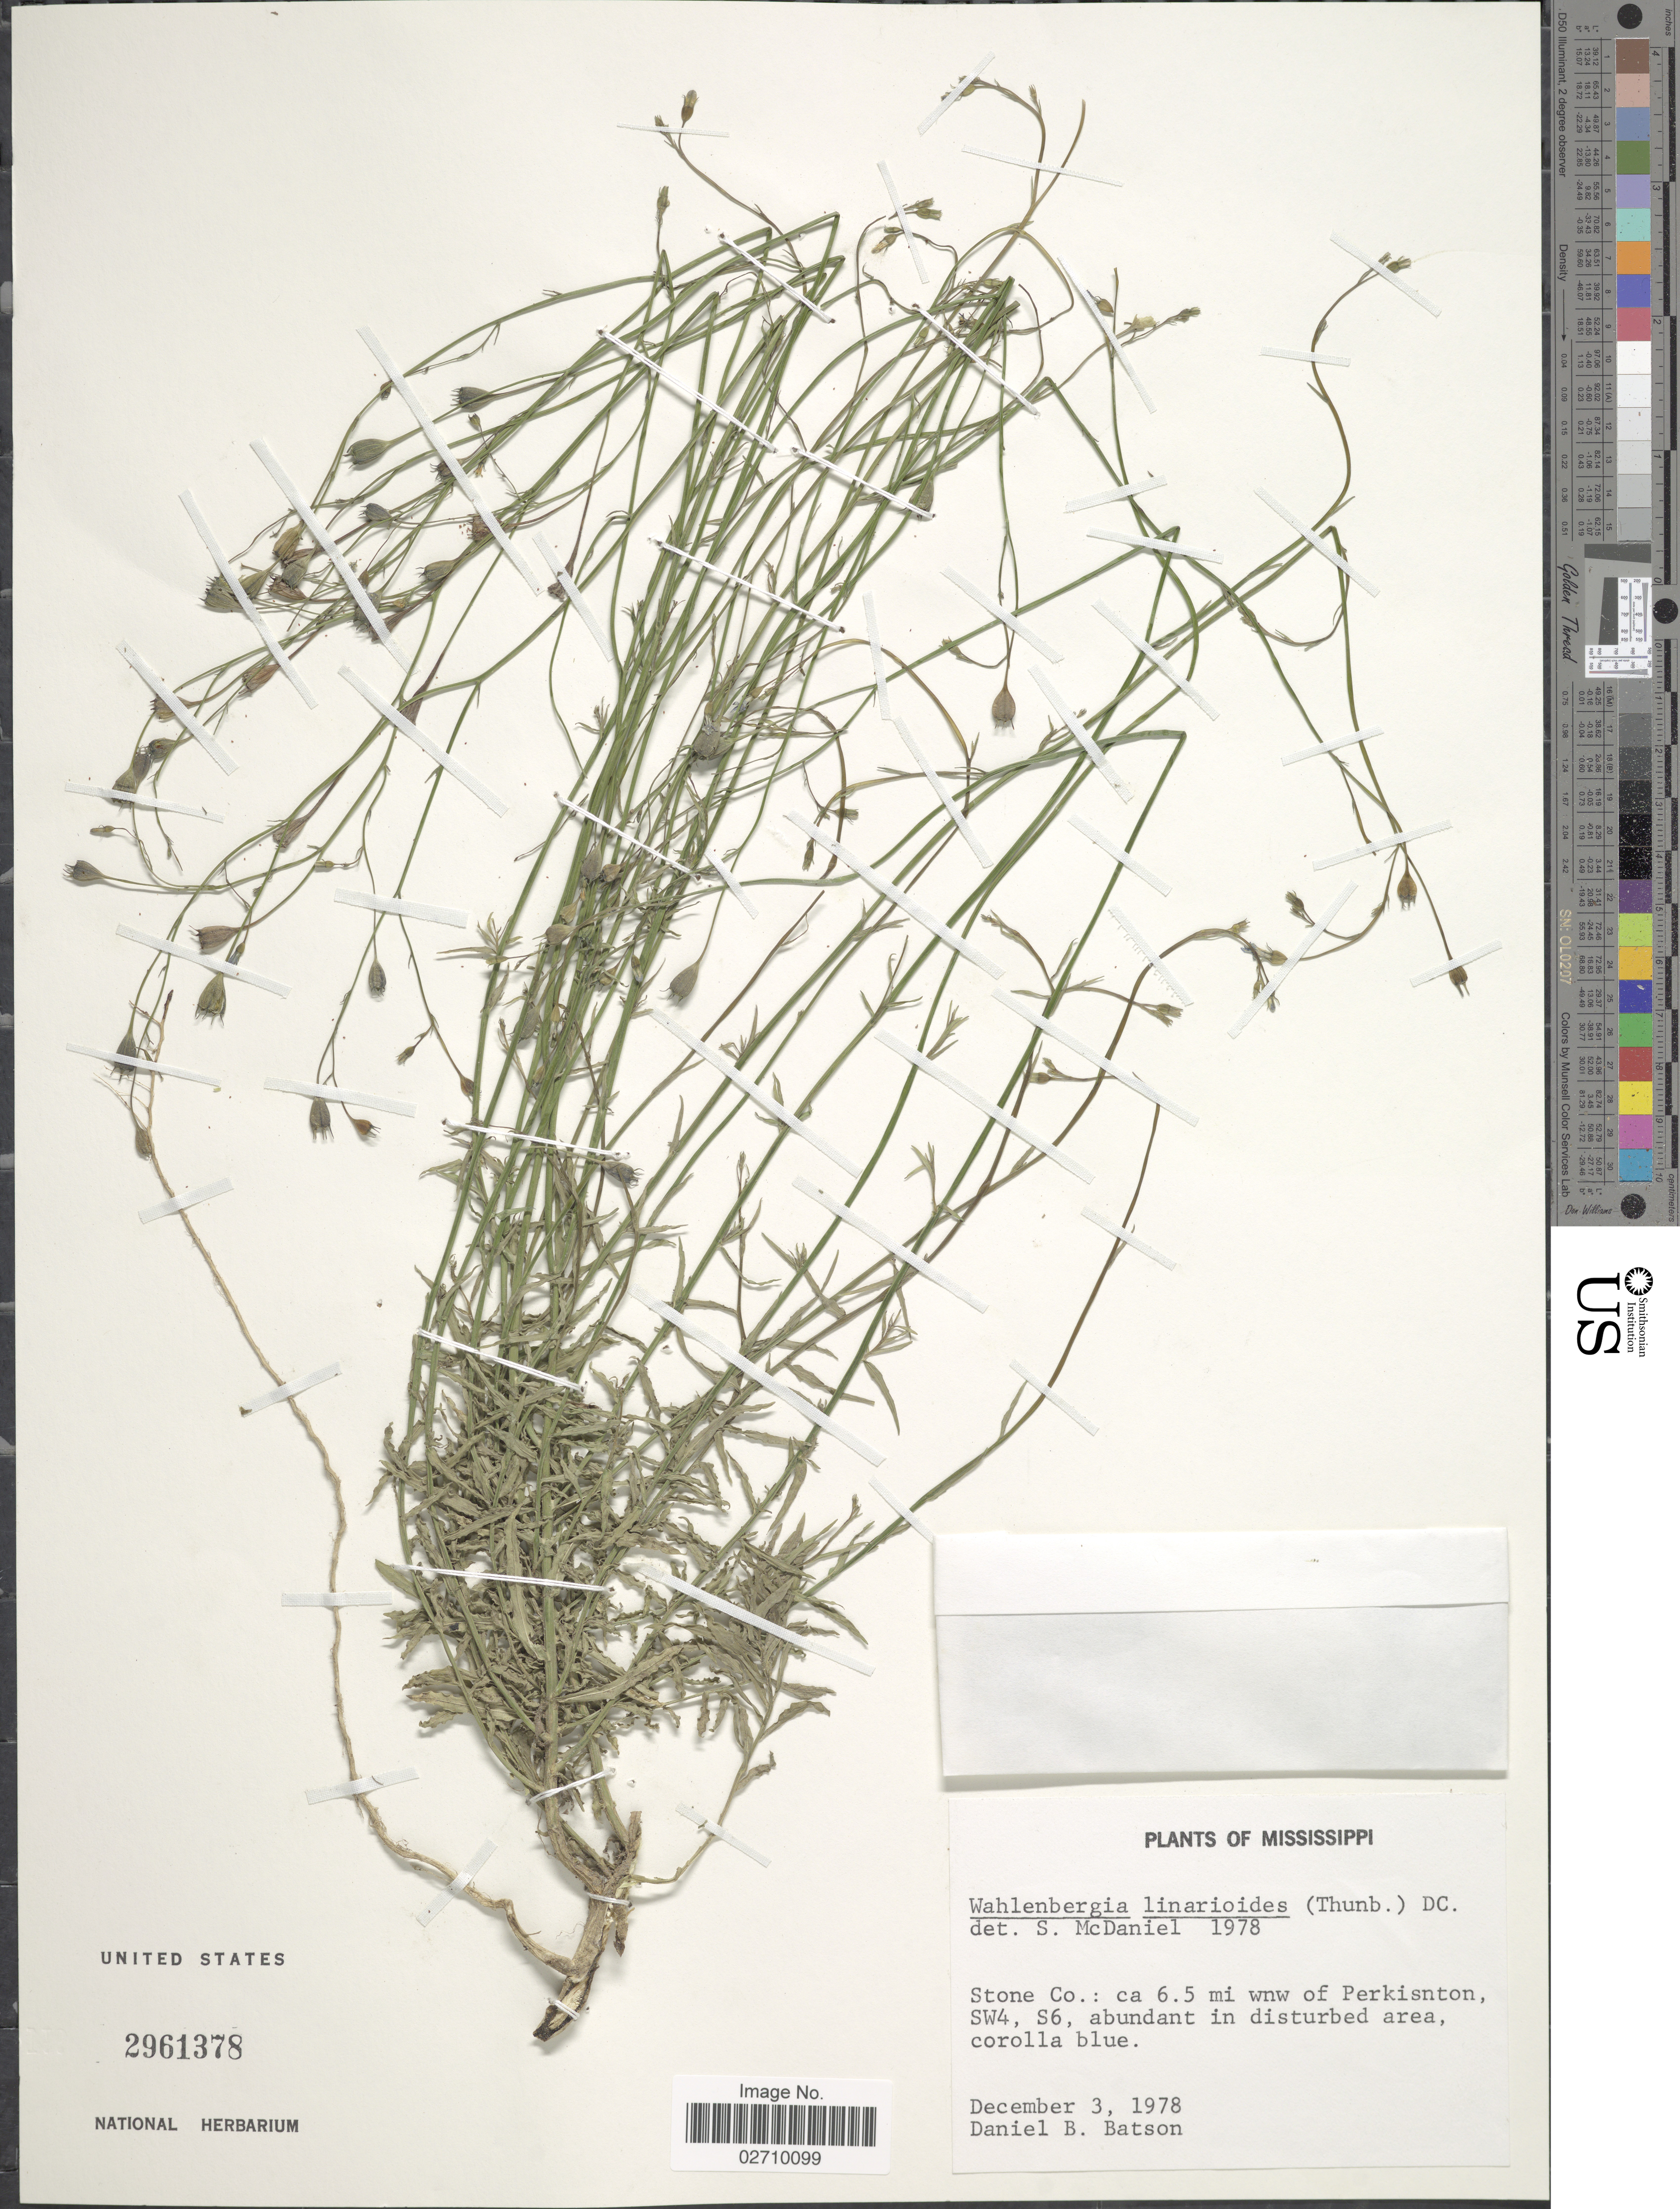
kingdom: Plantae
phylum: Tracheophyta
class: Magnoliopsida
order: Asterales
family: Campanulaceae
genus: Wahlenbergia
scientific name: Wahlenbergia linarioides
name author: (Lam.) A. DC.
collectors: D. Batson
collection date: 1978-12-03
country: United States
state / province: Mississippi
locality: Stone Co.: ca. 6.5 mi wnw of Perkisnton, SW4, S6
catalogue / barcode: US 2961378